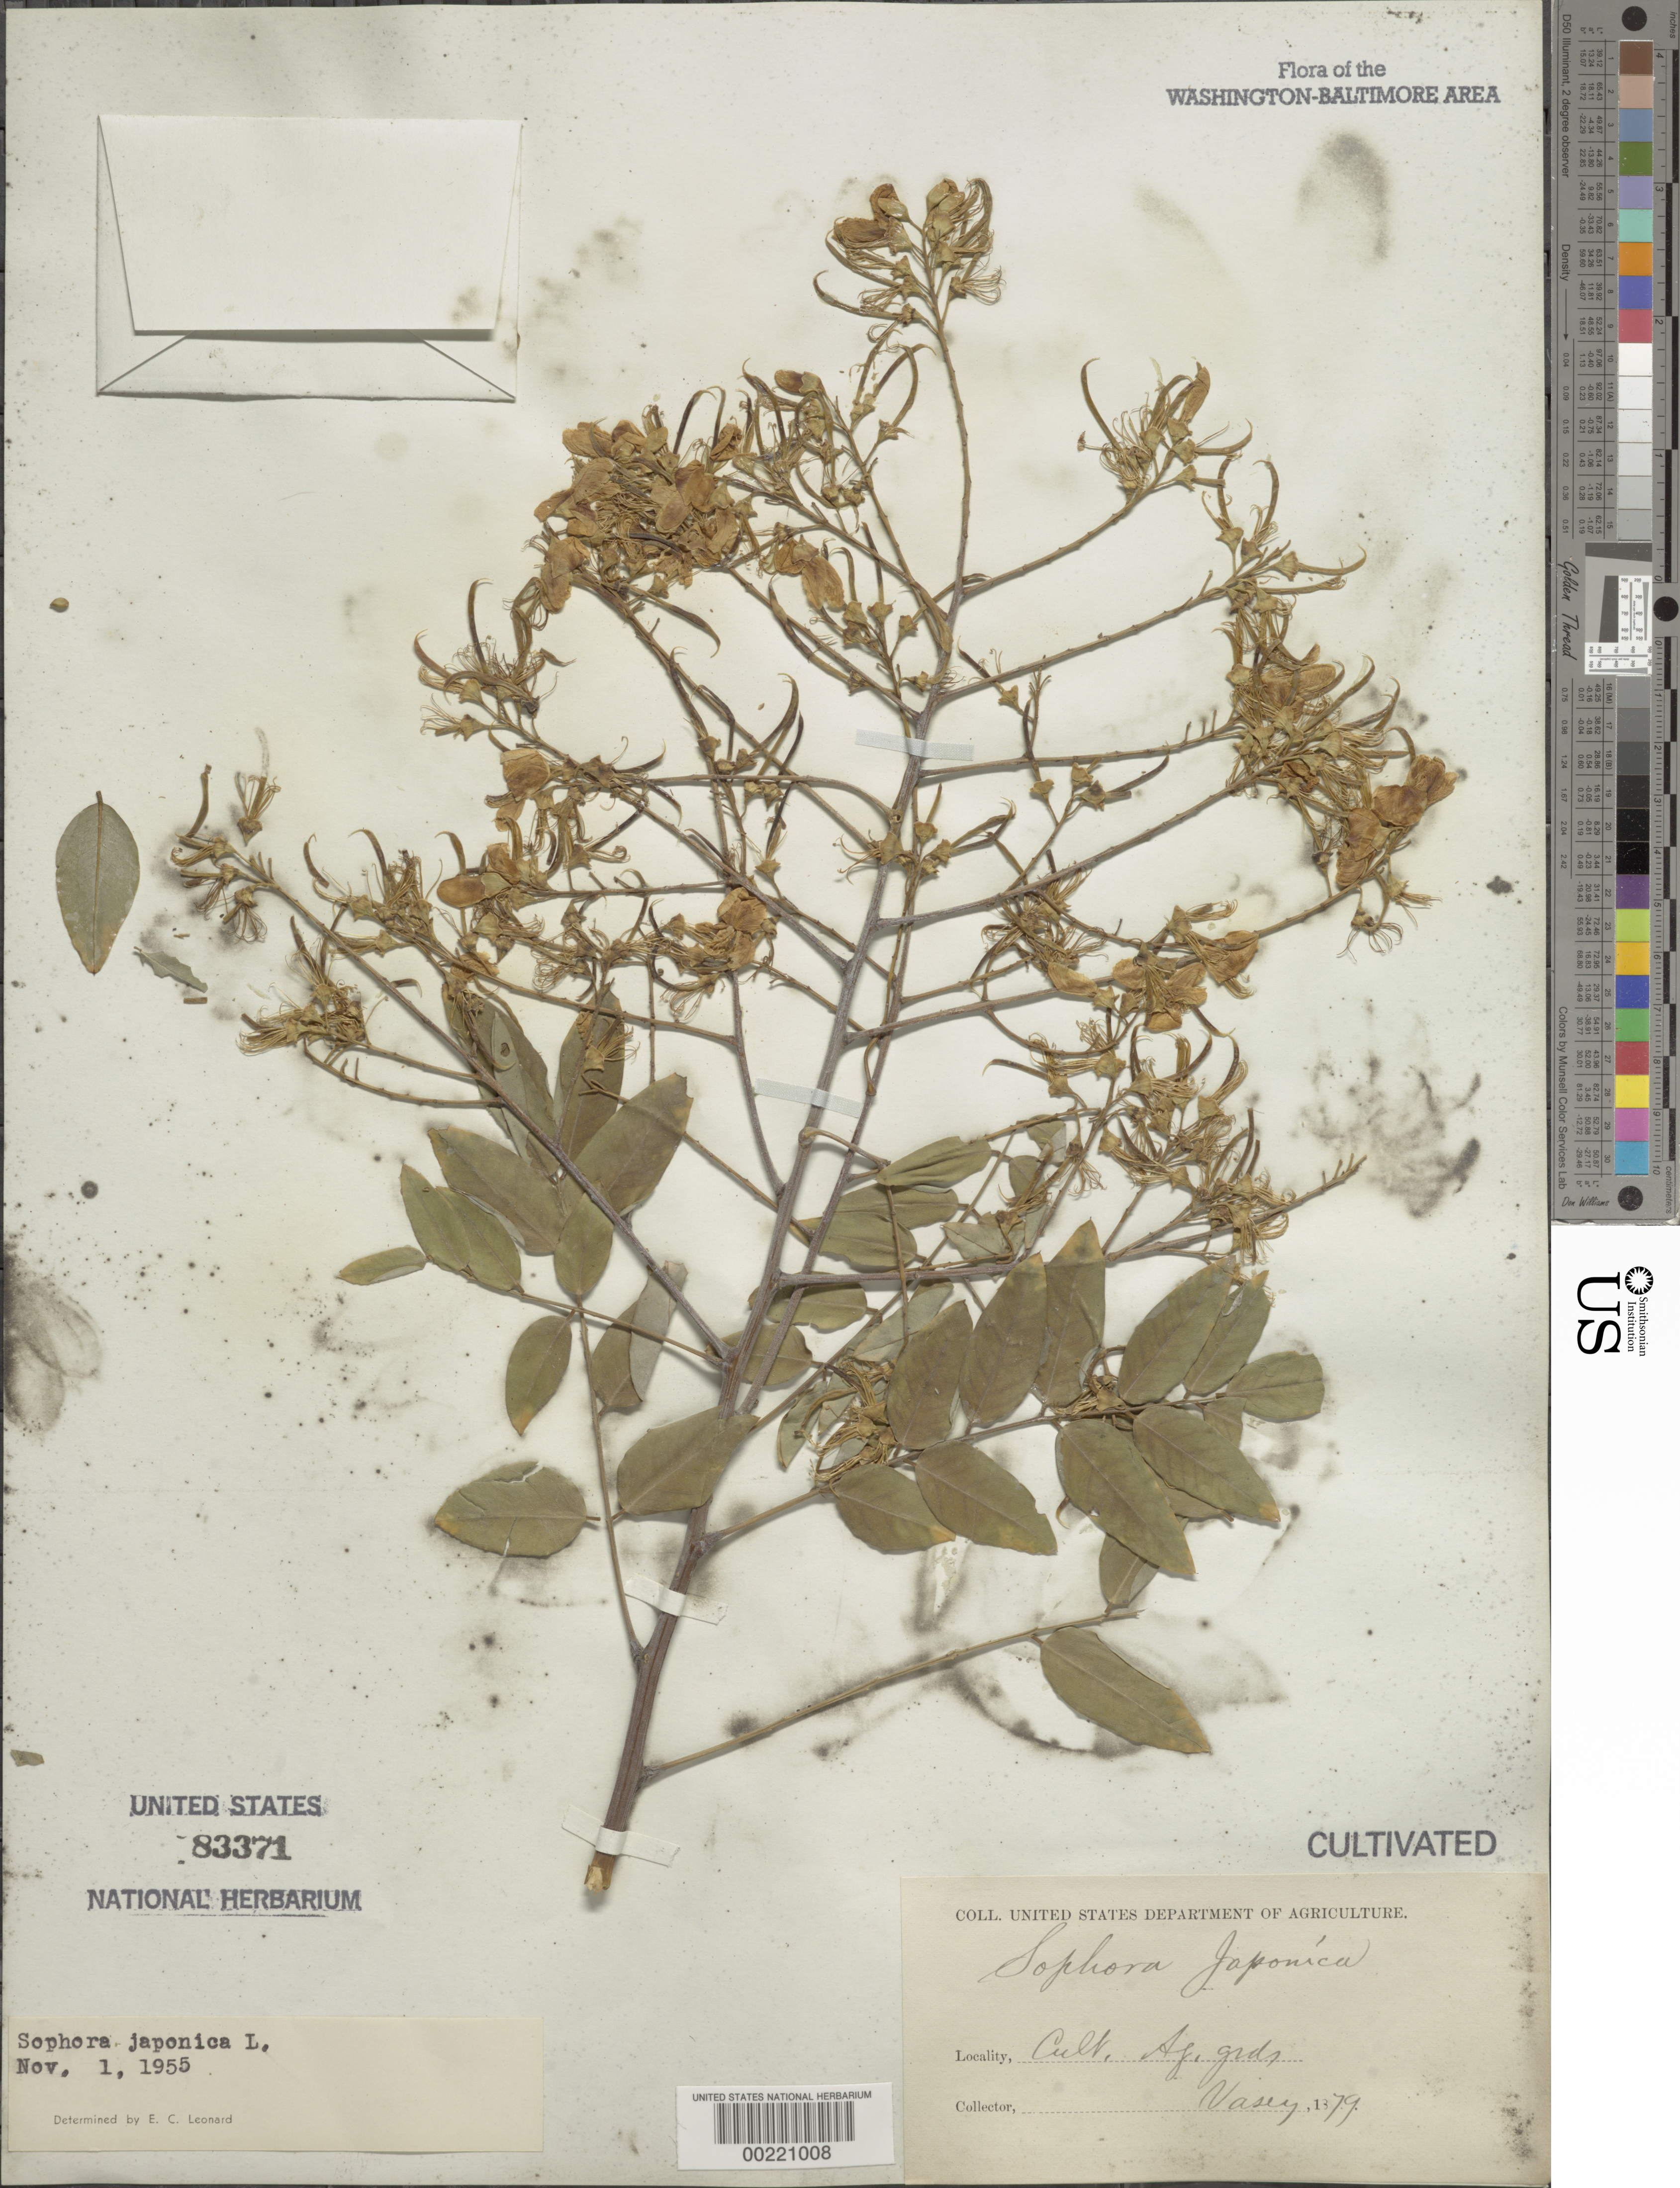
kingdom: Plantae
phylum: Tracheophyta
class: Magnoliopsida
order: Fabales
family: Fabaceae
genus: Sophora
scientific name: Sophora japonica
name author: L.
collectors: G. R. Vasey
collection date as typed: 1879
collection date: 1879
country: United States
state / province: District of Columbia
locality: Department of Agriculture grounds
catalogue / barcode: US 83371